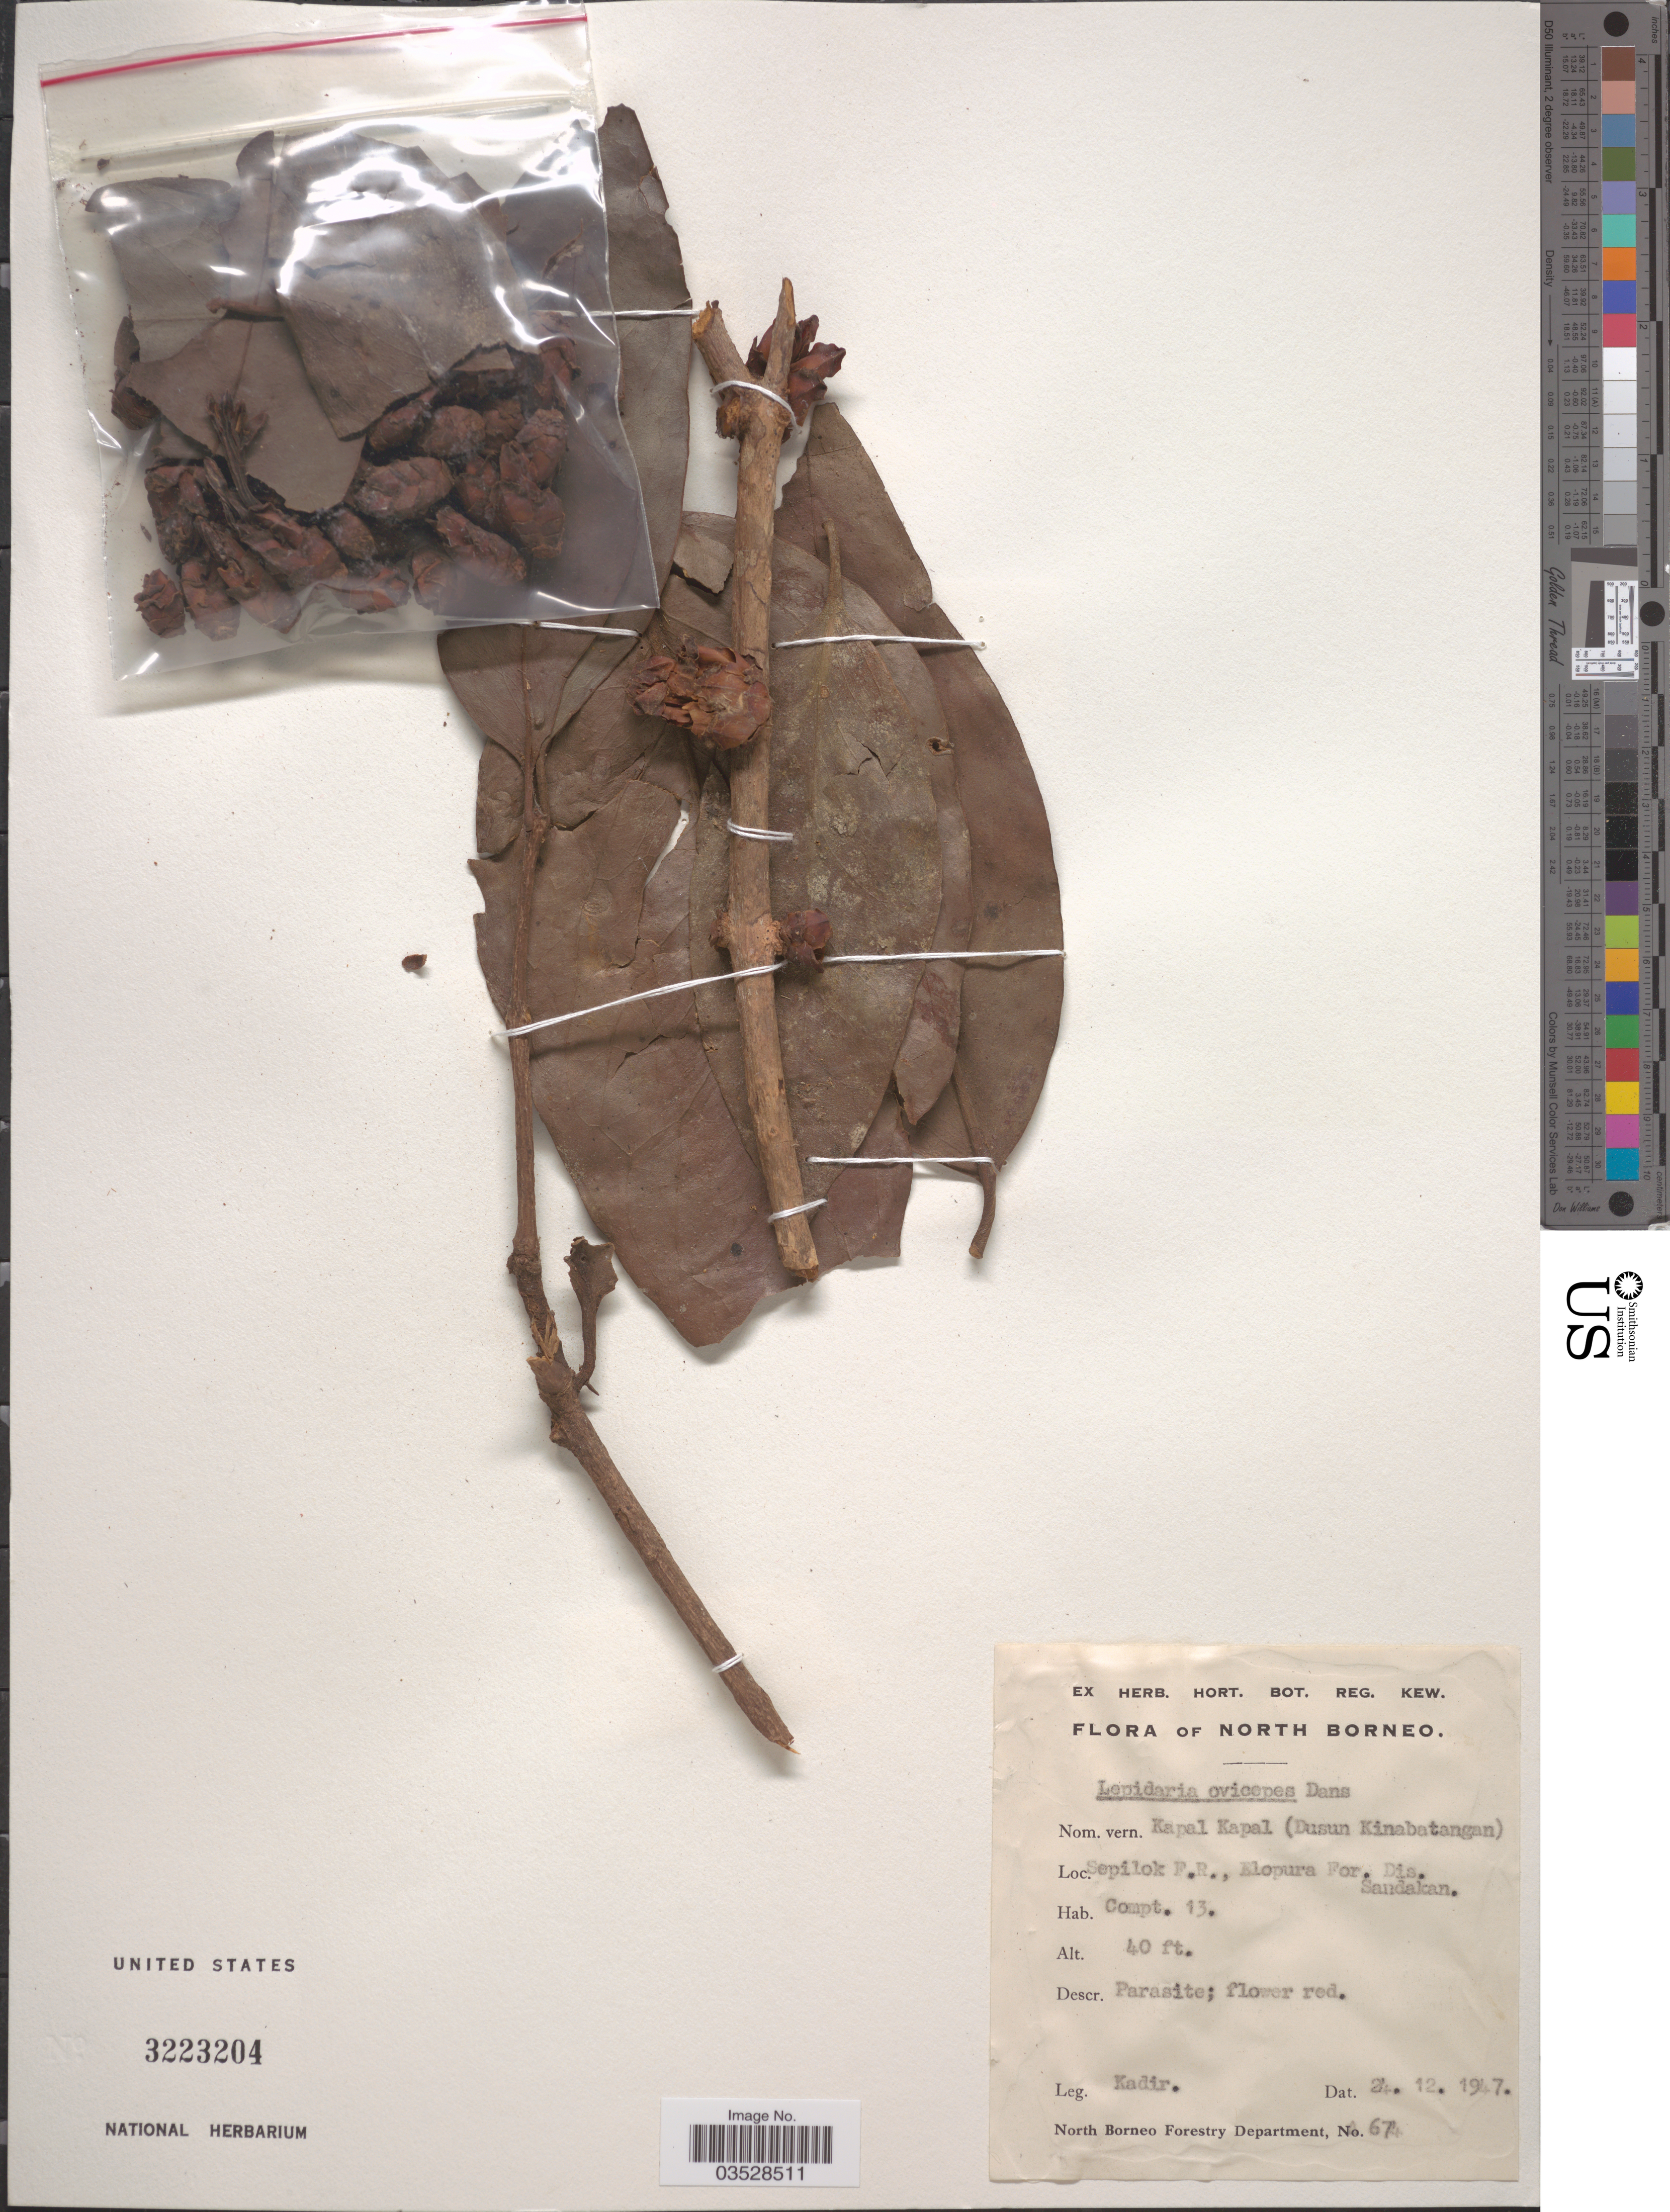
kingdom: Plantae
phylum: Tracheophyta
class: Magnoliopsida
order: Santalales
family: Loranthaceae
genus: Lepidaria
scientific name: Lepidaria ovicepes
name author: Danser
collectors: -. Kadir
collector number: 67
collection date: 1947-12-24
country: Malaysia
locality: North Borneo. Sepilok F.R., Klopura For. Dis. Sandakan. Compt. 13.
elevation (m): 12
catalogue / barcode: US 3223204